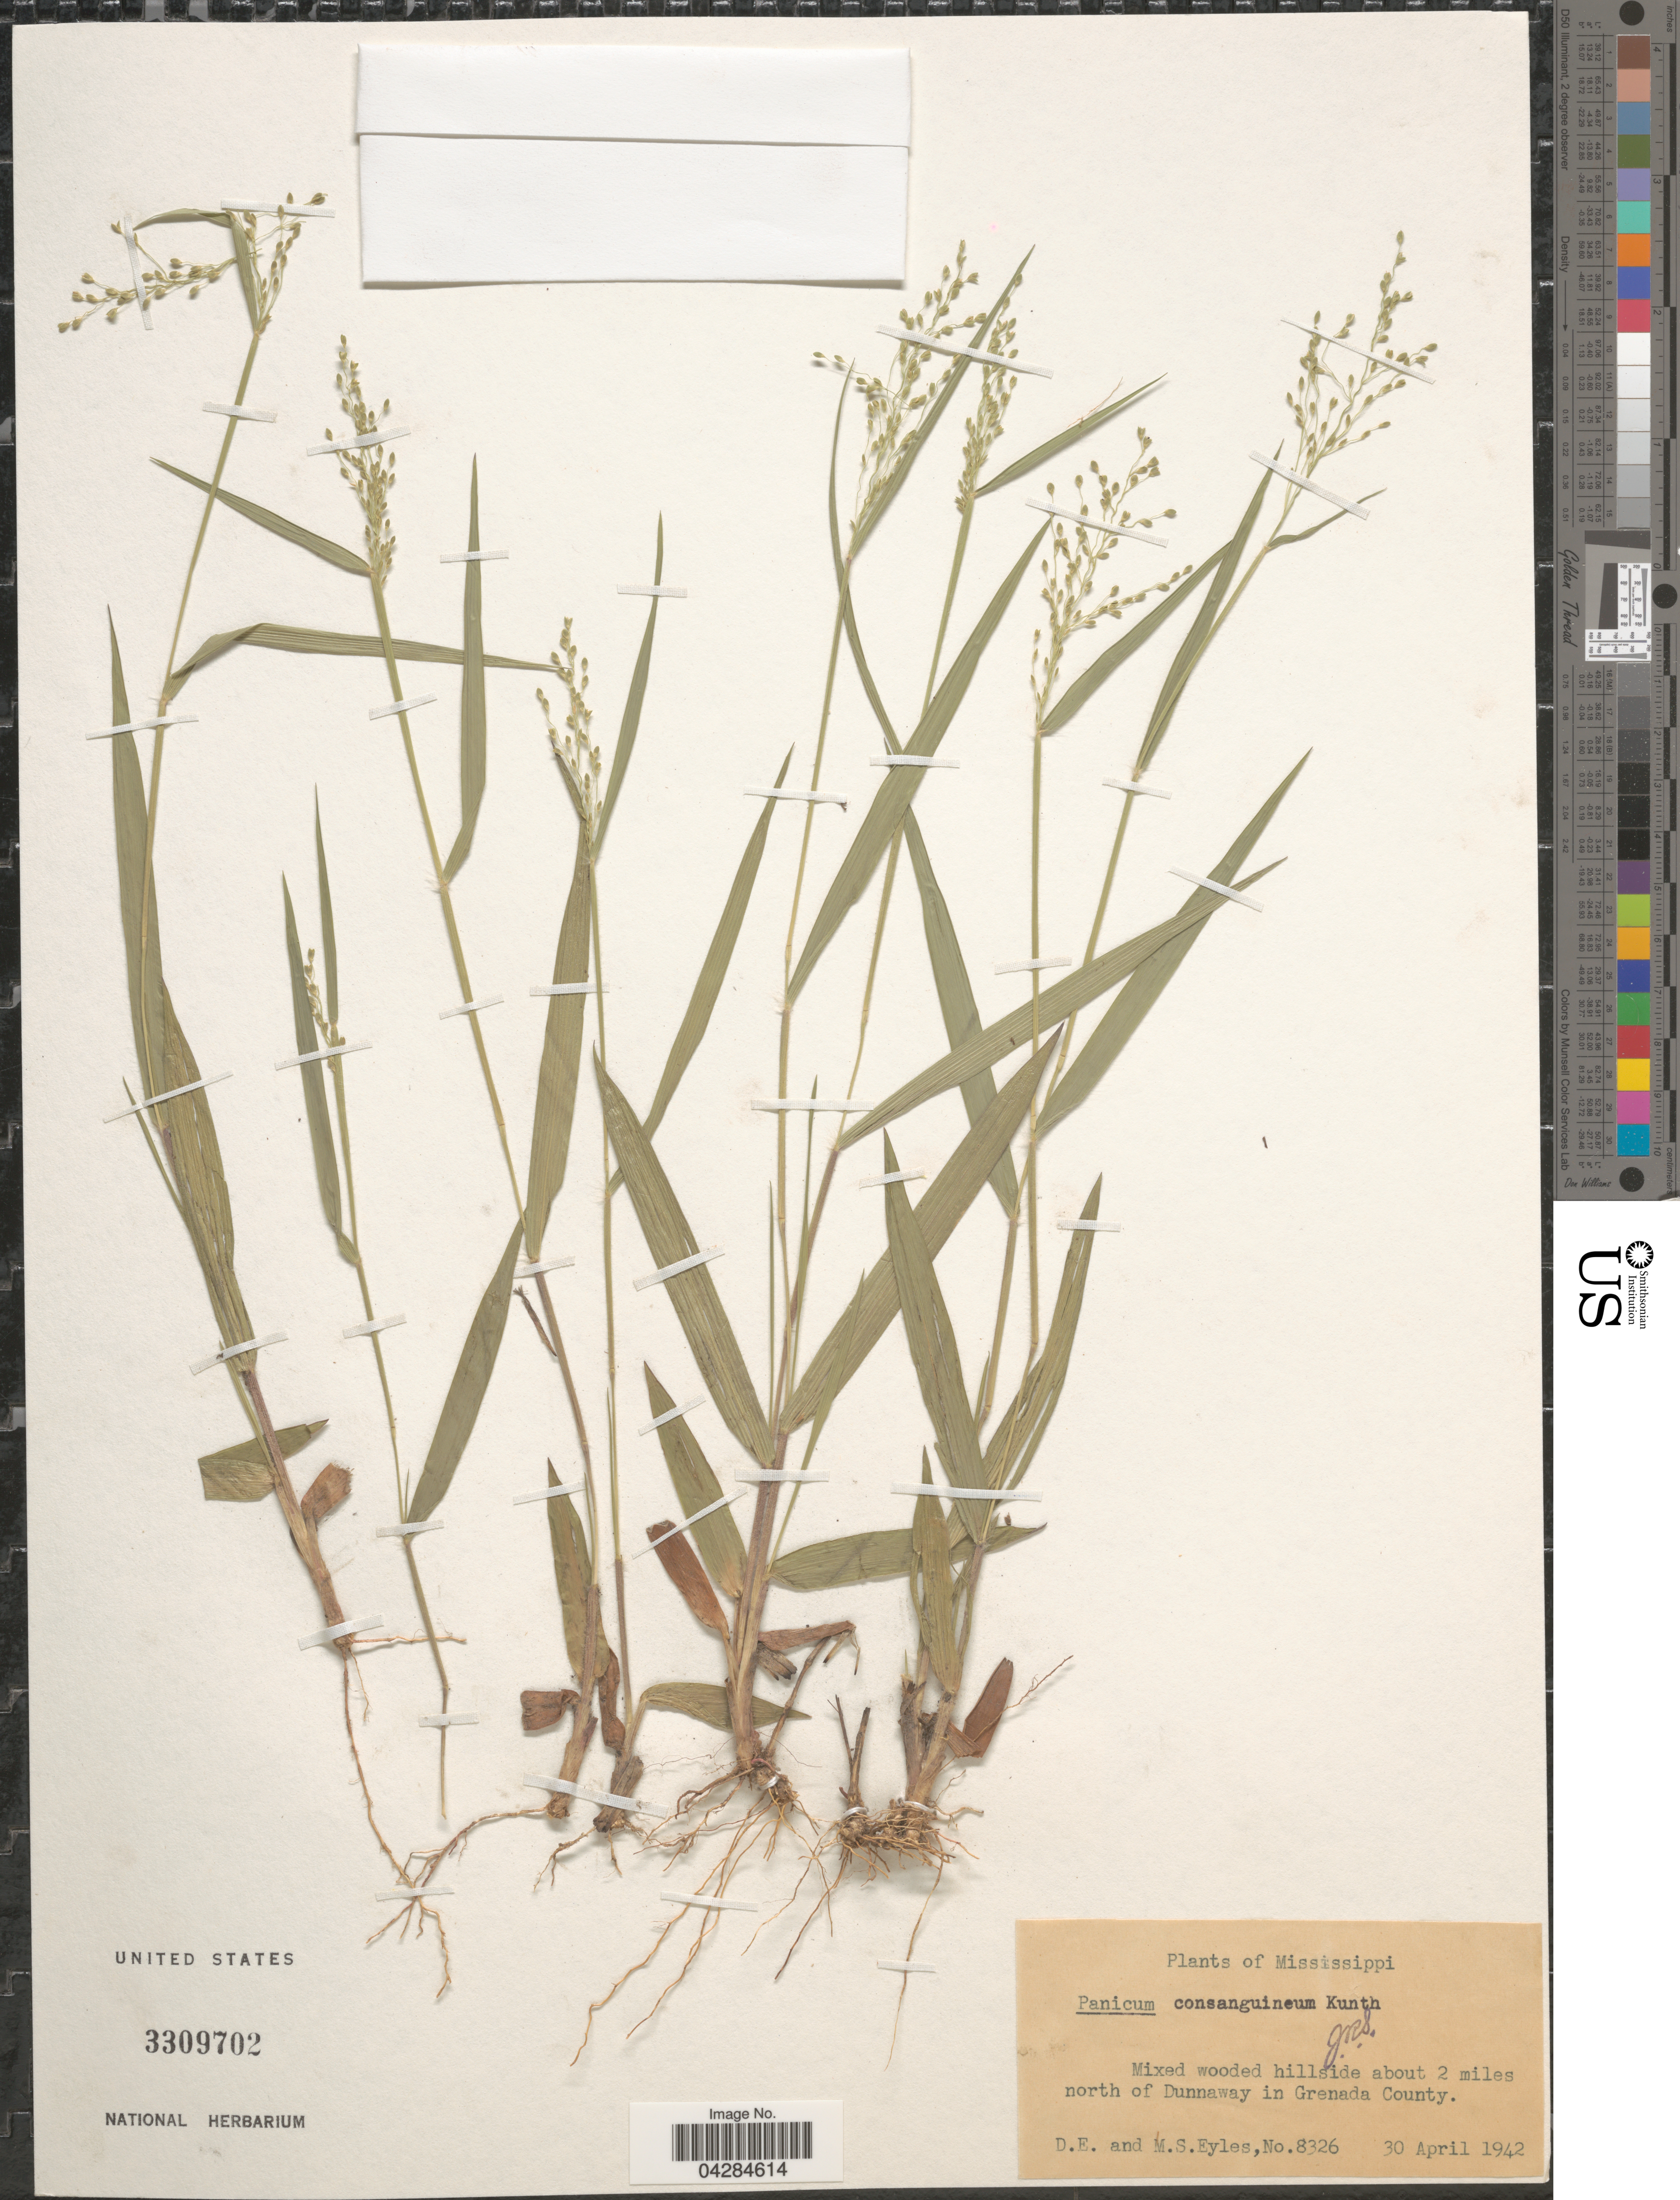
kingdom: Plantae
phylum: Tracheophyta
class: Liliopsida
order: Poales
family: Poaceae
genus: Dichanthelium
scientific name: Dichanthelium ovale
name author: (Elliott) Gould & C.A. Clark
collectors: D. Eyles & M. Eyles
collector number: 8326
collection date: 1942-04-30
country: United States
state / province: Mississippi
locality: Mixed wooded hillside about 2 miles north of Dunnaway in Grenada County.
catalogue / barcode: US 3309702